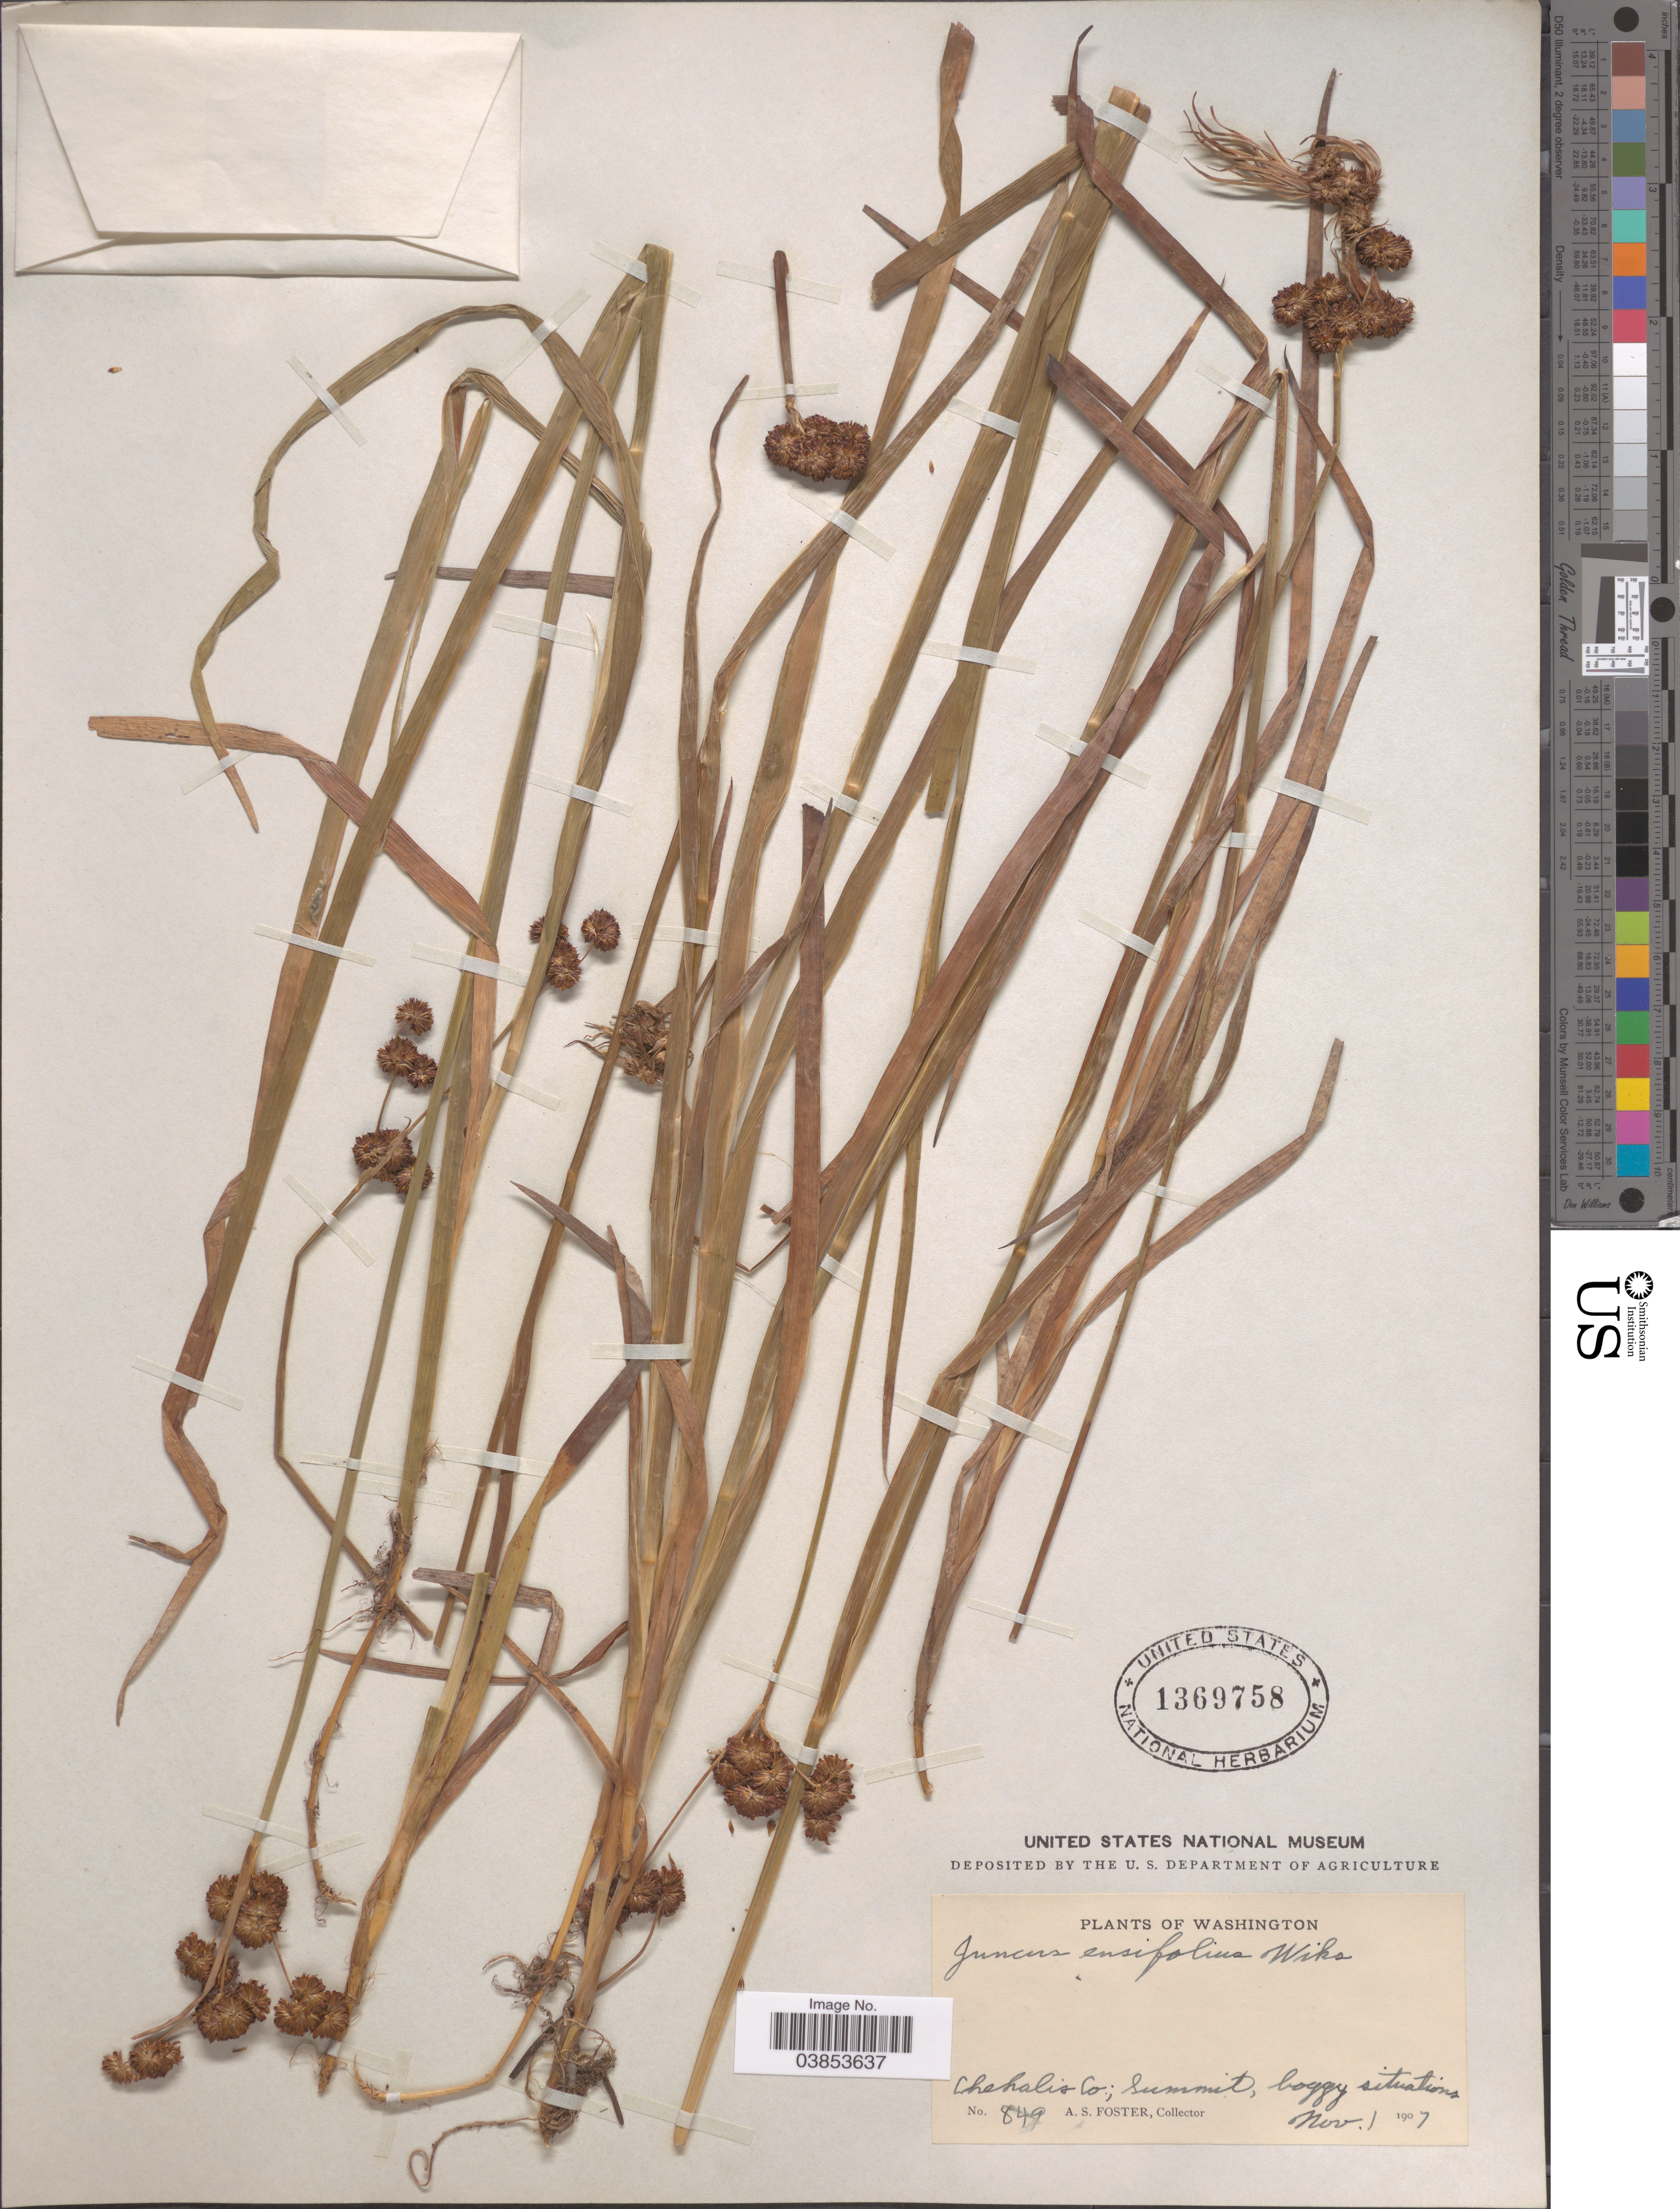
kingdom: Plantae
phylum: Tracheophyta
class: Liliopsida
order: Poales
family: Juncaceae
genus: Juncus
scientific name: Juncus ensifolius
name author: Wikstr.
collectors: A. S. Foster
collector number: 849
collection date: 1907-11-01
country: United States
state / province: Washington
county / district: Chelan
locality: Chehalis Co; Summit, boggy situations.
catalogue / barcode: US 1369758